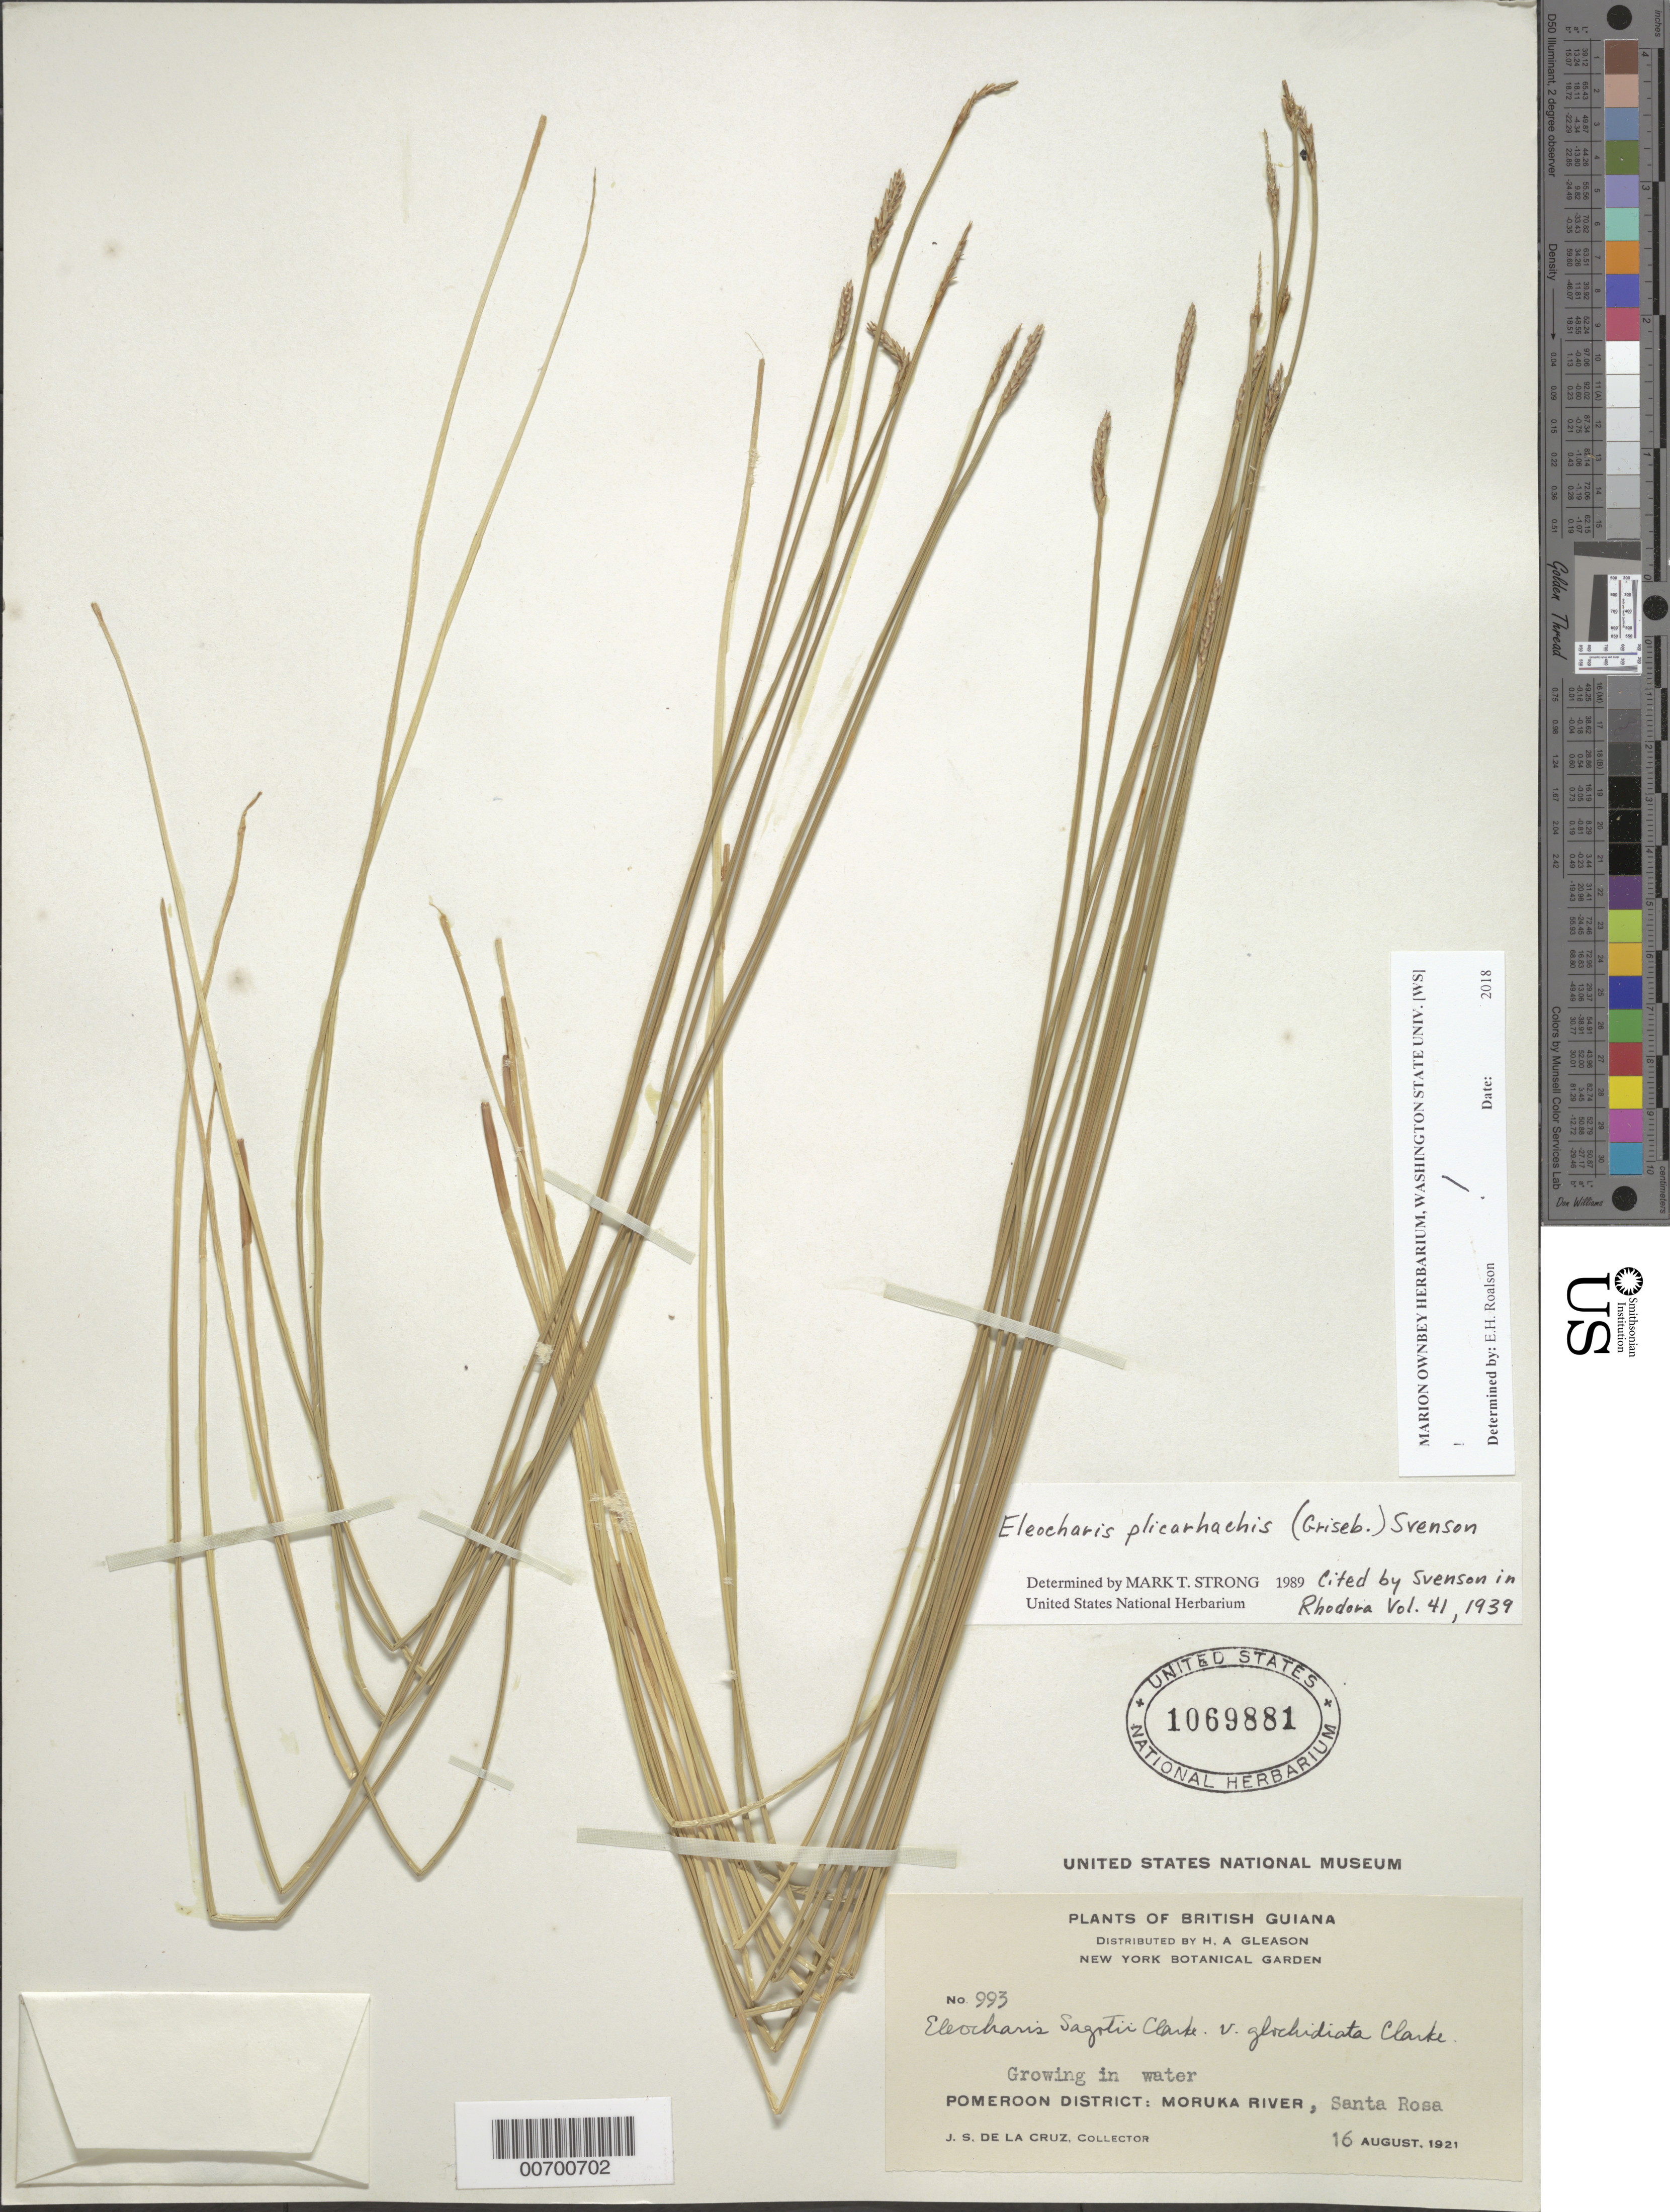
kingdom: Plantae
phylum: Tracheophyta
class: Liliopsida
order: Poales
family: Cyperaceae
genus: Eleocharis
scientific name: Eleocharis plicarhachis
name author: (Griseb.) Svenson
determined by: Strong, M. T., (US), Smithsonian Institution - National Museum of Natural History (UNITED STATES)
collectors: J. S. de la Cruz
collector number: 993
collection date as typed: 16-Aug-21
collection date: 1921-08-16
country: Guyana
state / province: Barima-Waini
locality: Moruka R., Santa Rosa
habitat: Growing in water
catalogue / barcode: US 1069881